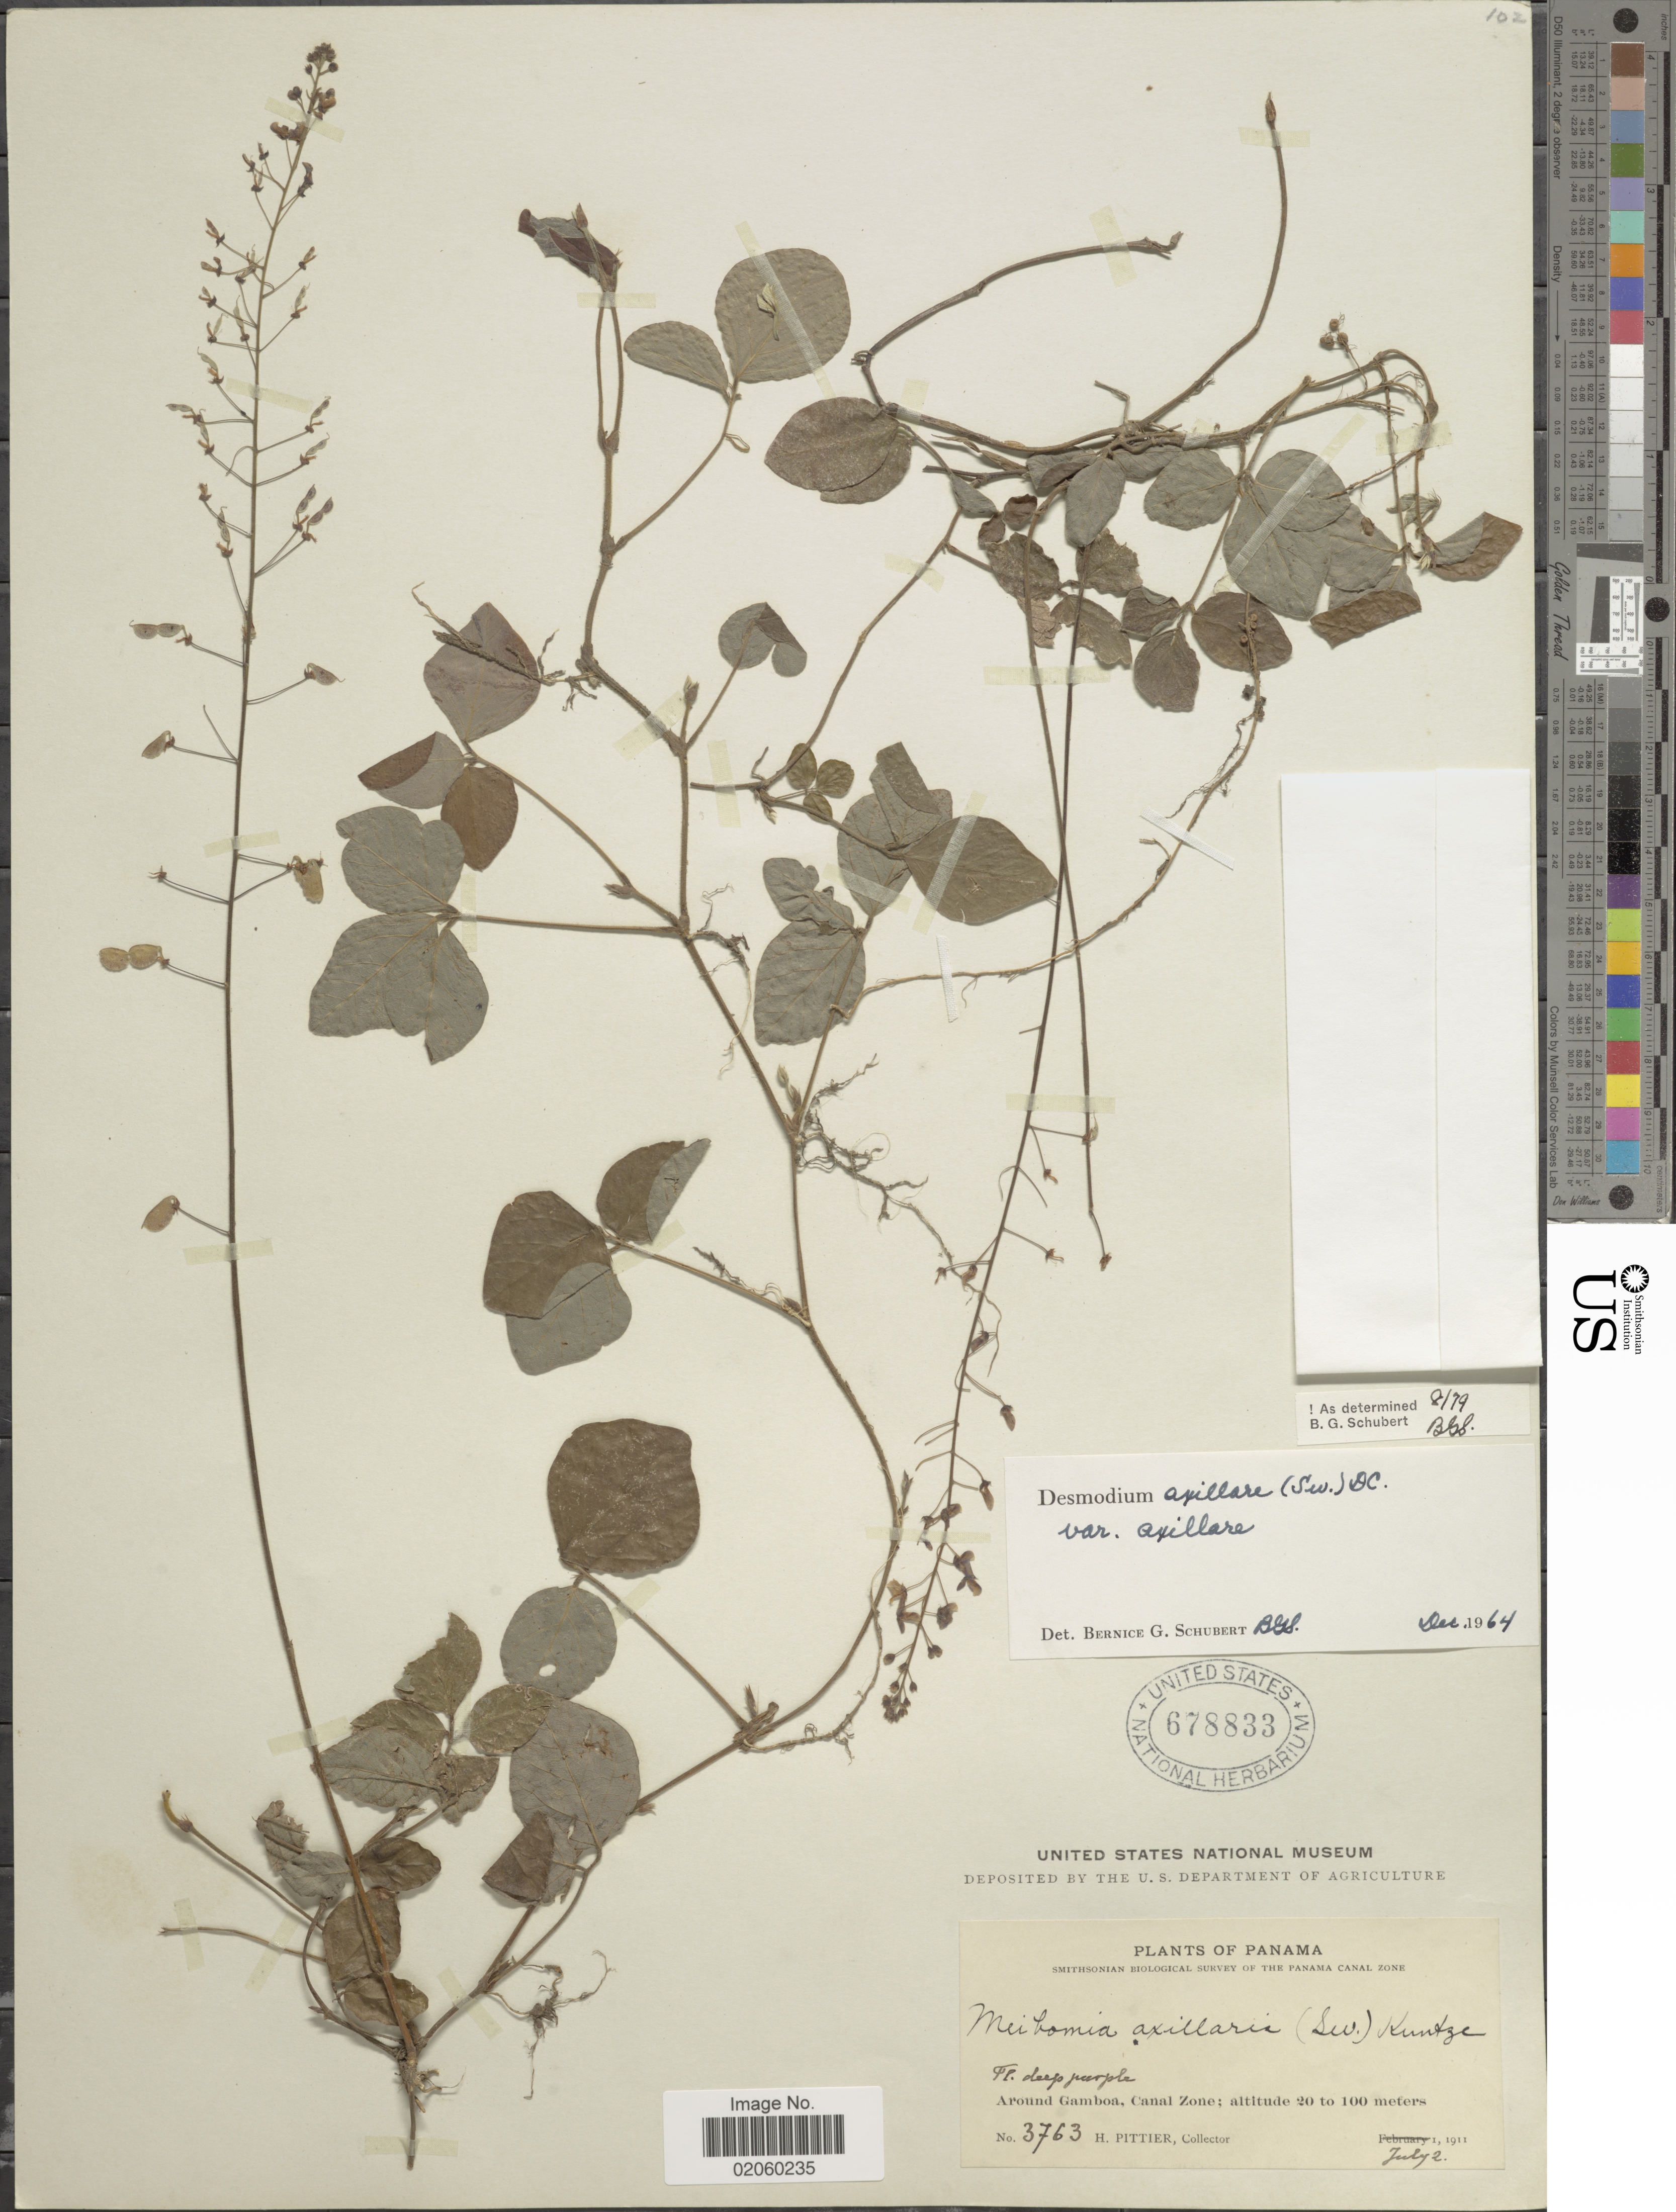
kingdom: Plantae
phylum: Tracheophyta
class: Magnoliopsida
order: Fabales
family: Fabaceae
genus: Desmodium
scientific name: Desmodium axillare var. axillare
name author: (Sw.) DC.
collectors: H. F. Pittier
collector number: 3763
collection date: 1911-07-02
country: Panama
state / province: Colón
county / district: Canal Zone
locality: Around Gamboa, Canal Zone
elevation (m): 20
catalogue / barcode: US 678833